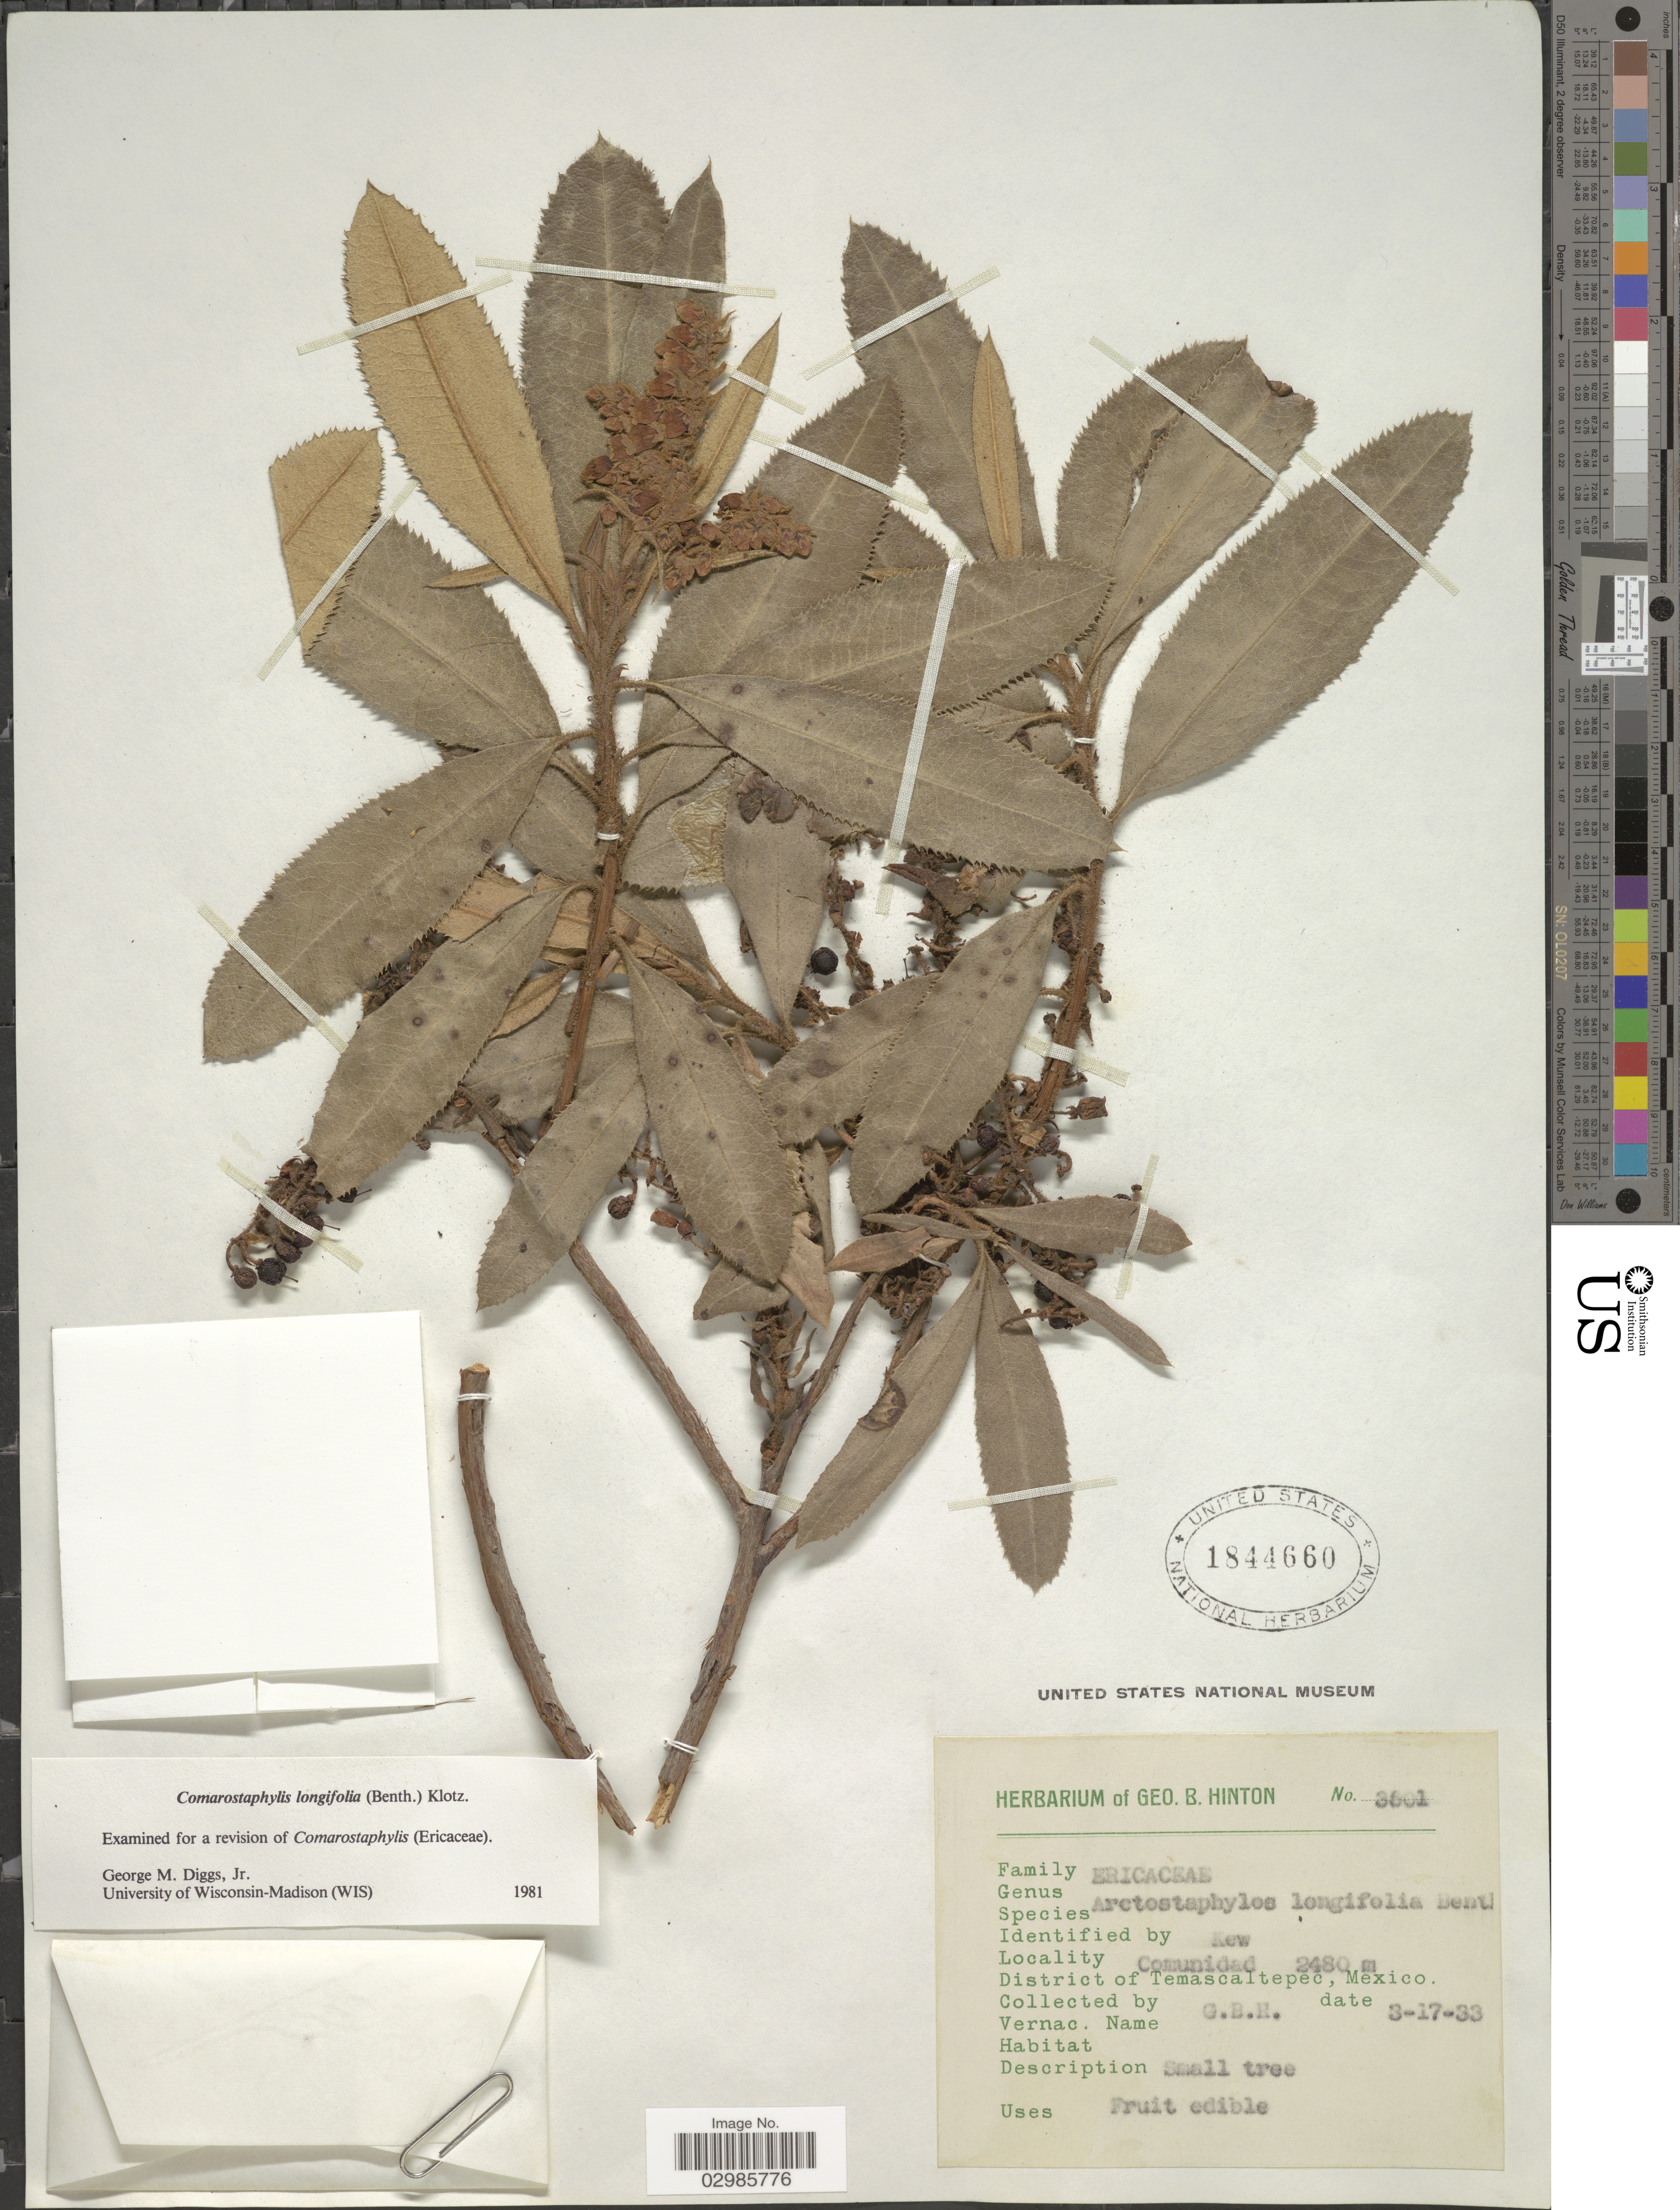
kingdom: Plantae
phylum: Tracheophyta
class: Magnoliopsida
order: Ericales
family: Ericaceae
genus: Comarostaphylis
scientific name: Comarostaphylis longifolia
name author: (Benth.) Klotzsch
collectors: G. B. Hinton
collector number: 3601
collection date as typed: Transcribed d/m/y: 17/3/33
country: Mexico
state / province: México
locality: Comunidad, District of Temascaltepec, Mexico.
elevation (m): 2480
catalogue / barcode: US 1844660